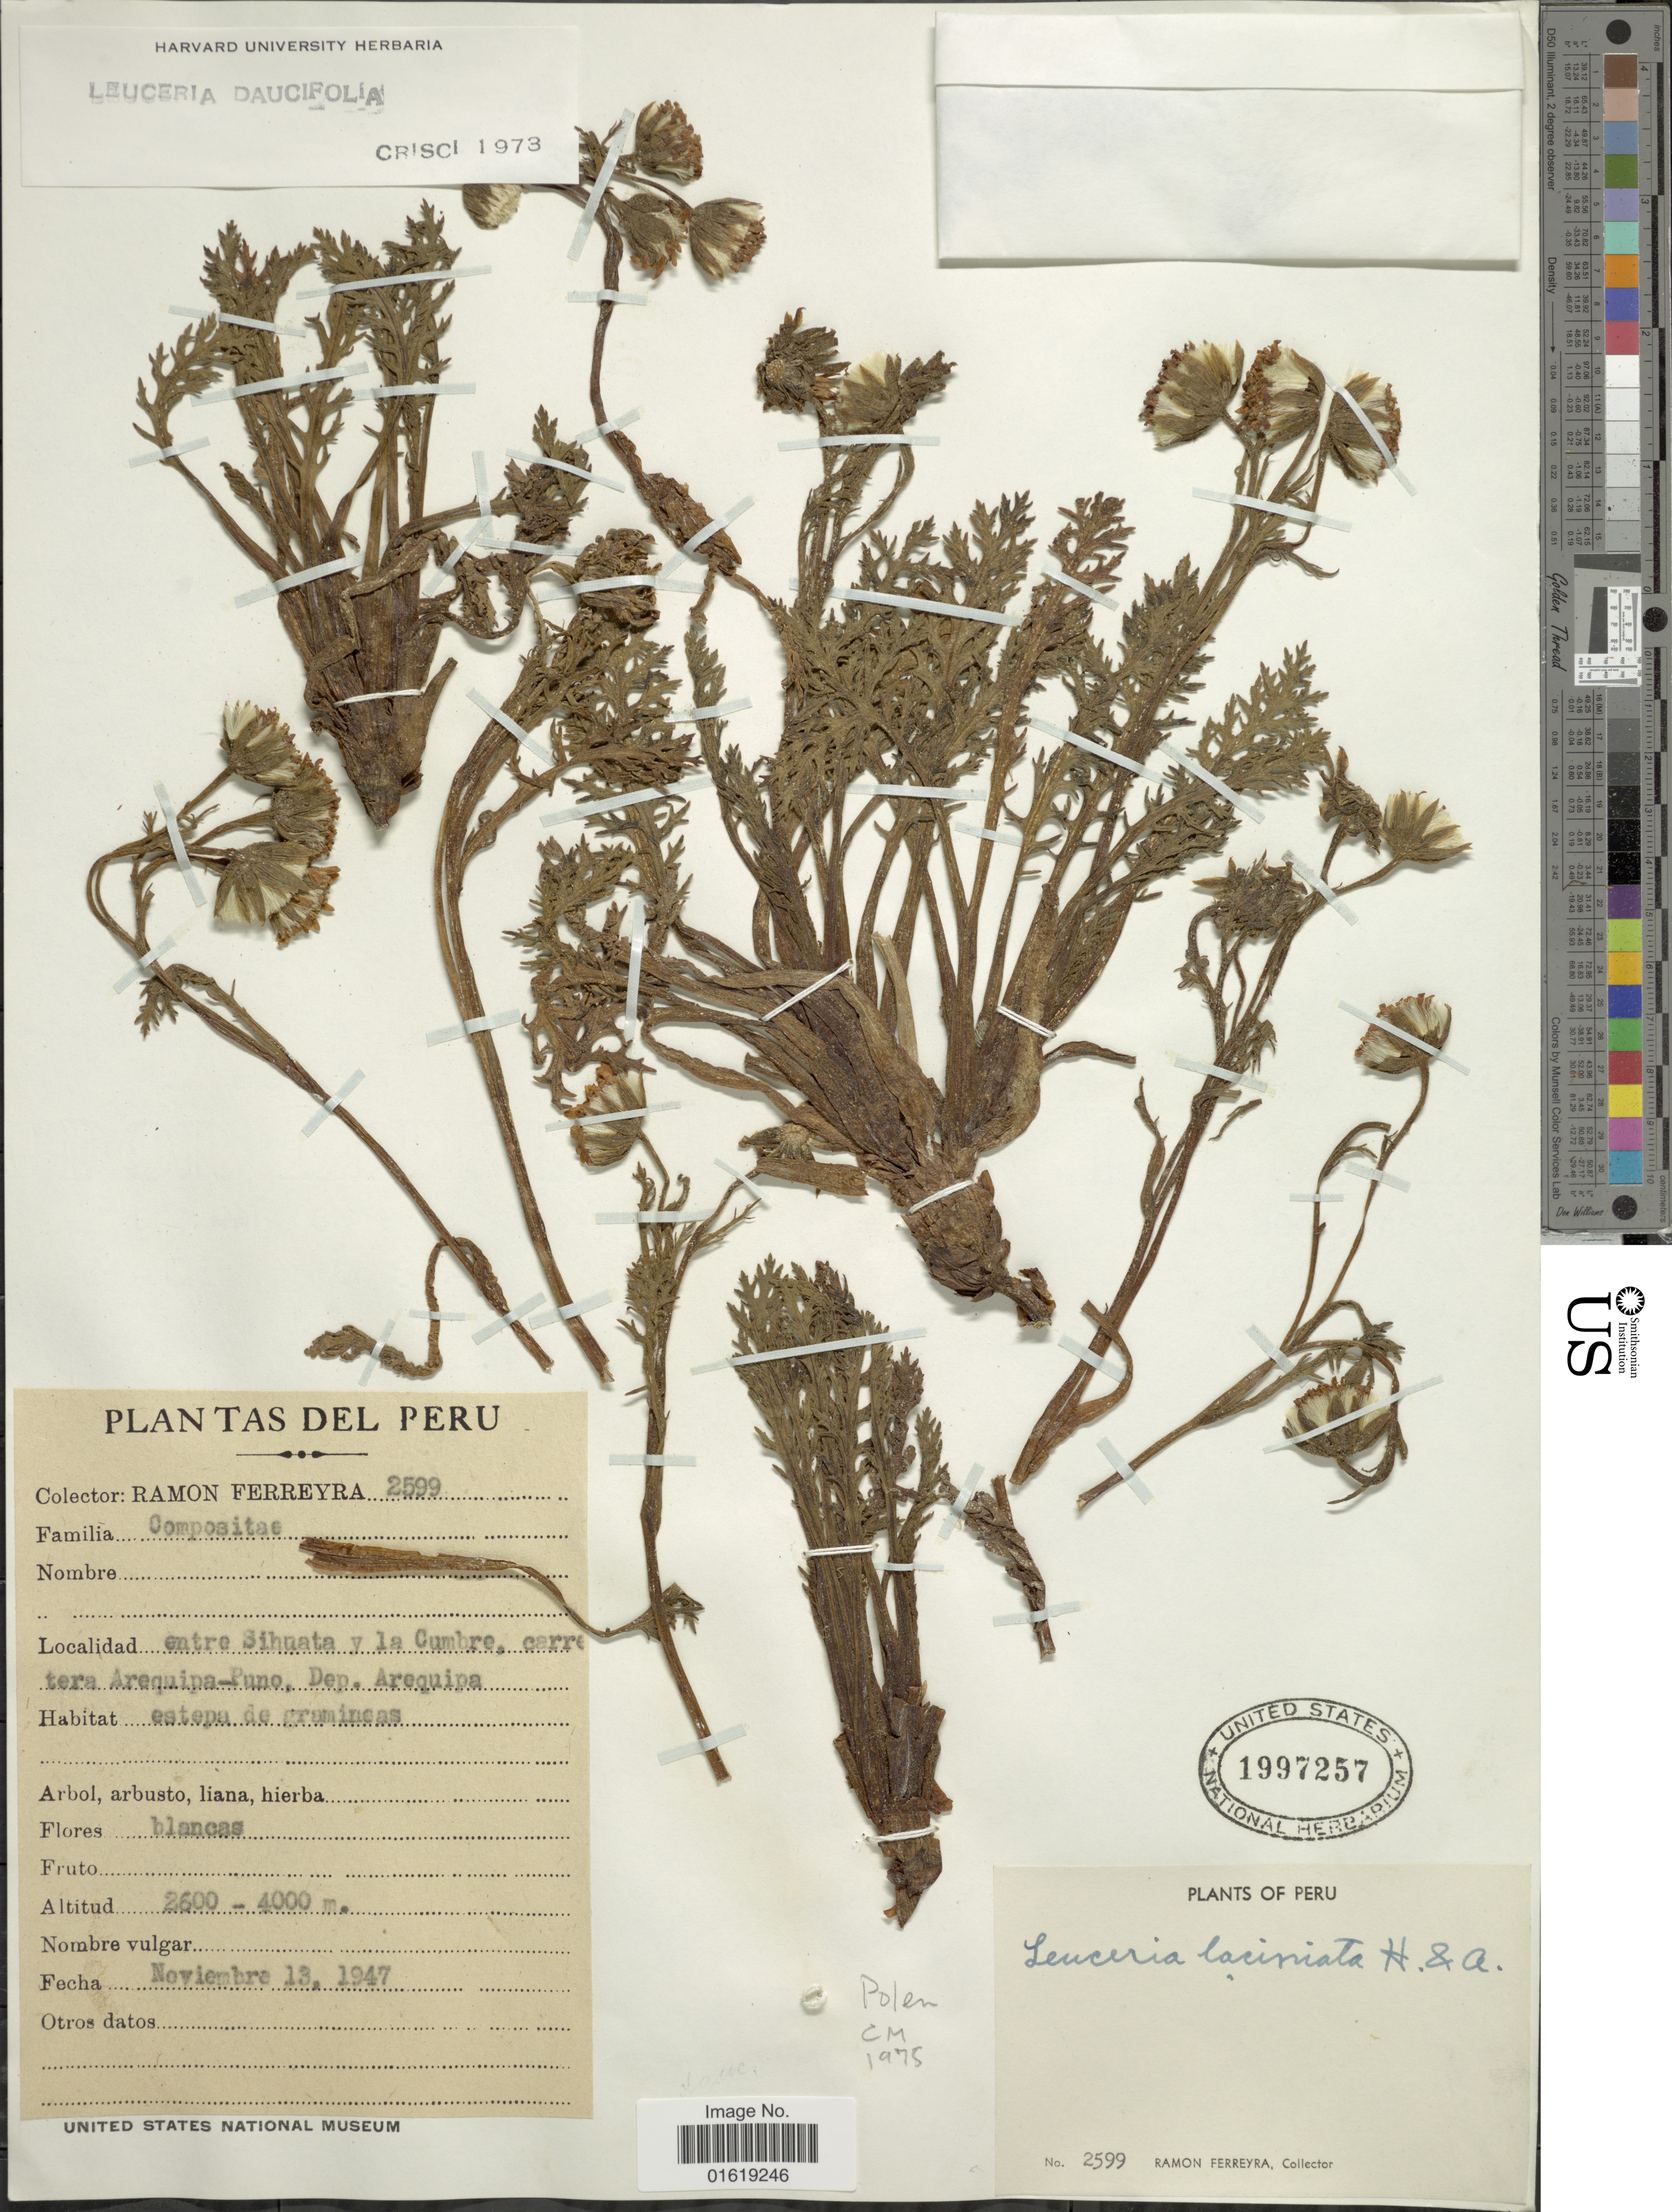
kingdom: Plantae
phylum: Tracheophyta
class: Magnoliopsida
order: Asterales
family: Asteraceae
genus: Leucheria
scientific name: Leucheria daucifolia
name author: Crisci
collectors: R. A. Ferreyra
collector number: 2599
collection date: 1947-11-13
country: Peru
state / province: Arequipa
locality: Entre Sihuata y la Cumbre, carretera Arequipa-Puno.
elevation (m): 2600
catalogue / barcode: US 1997257